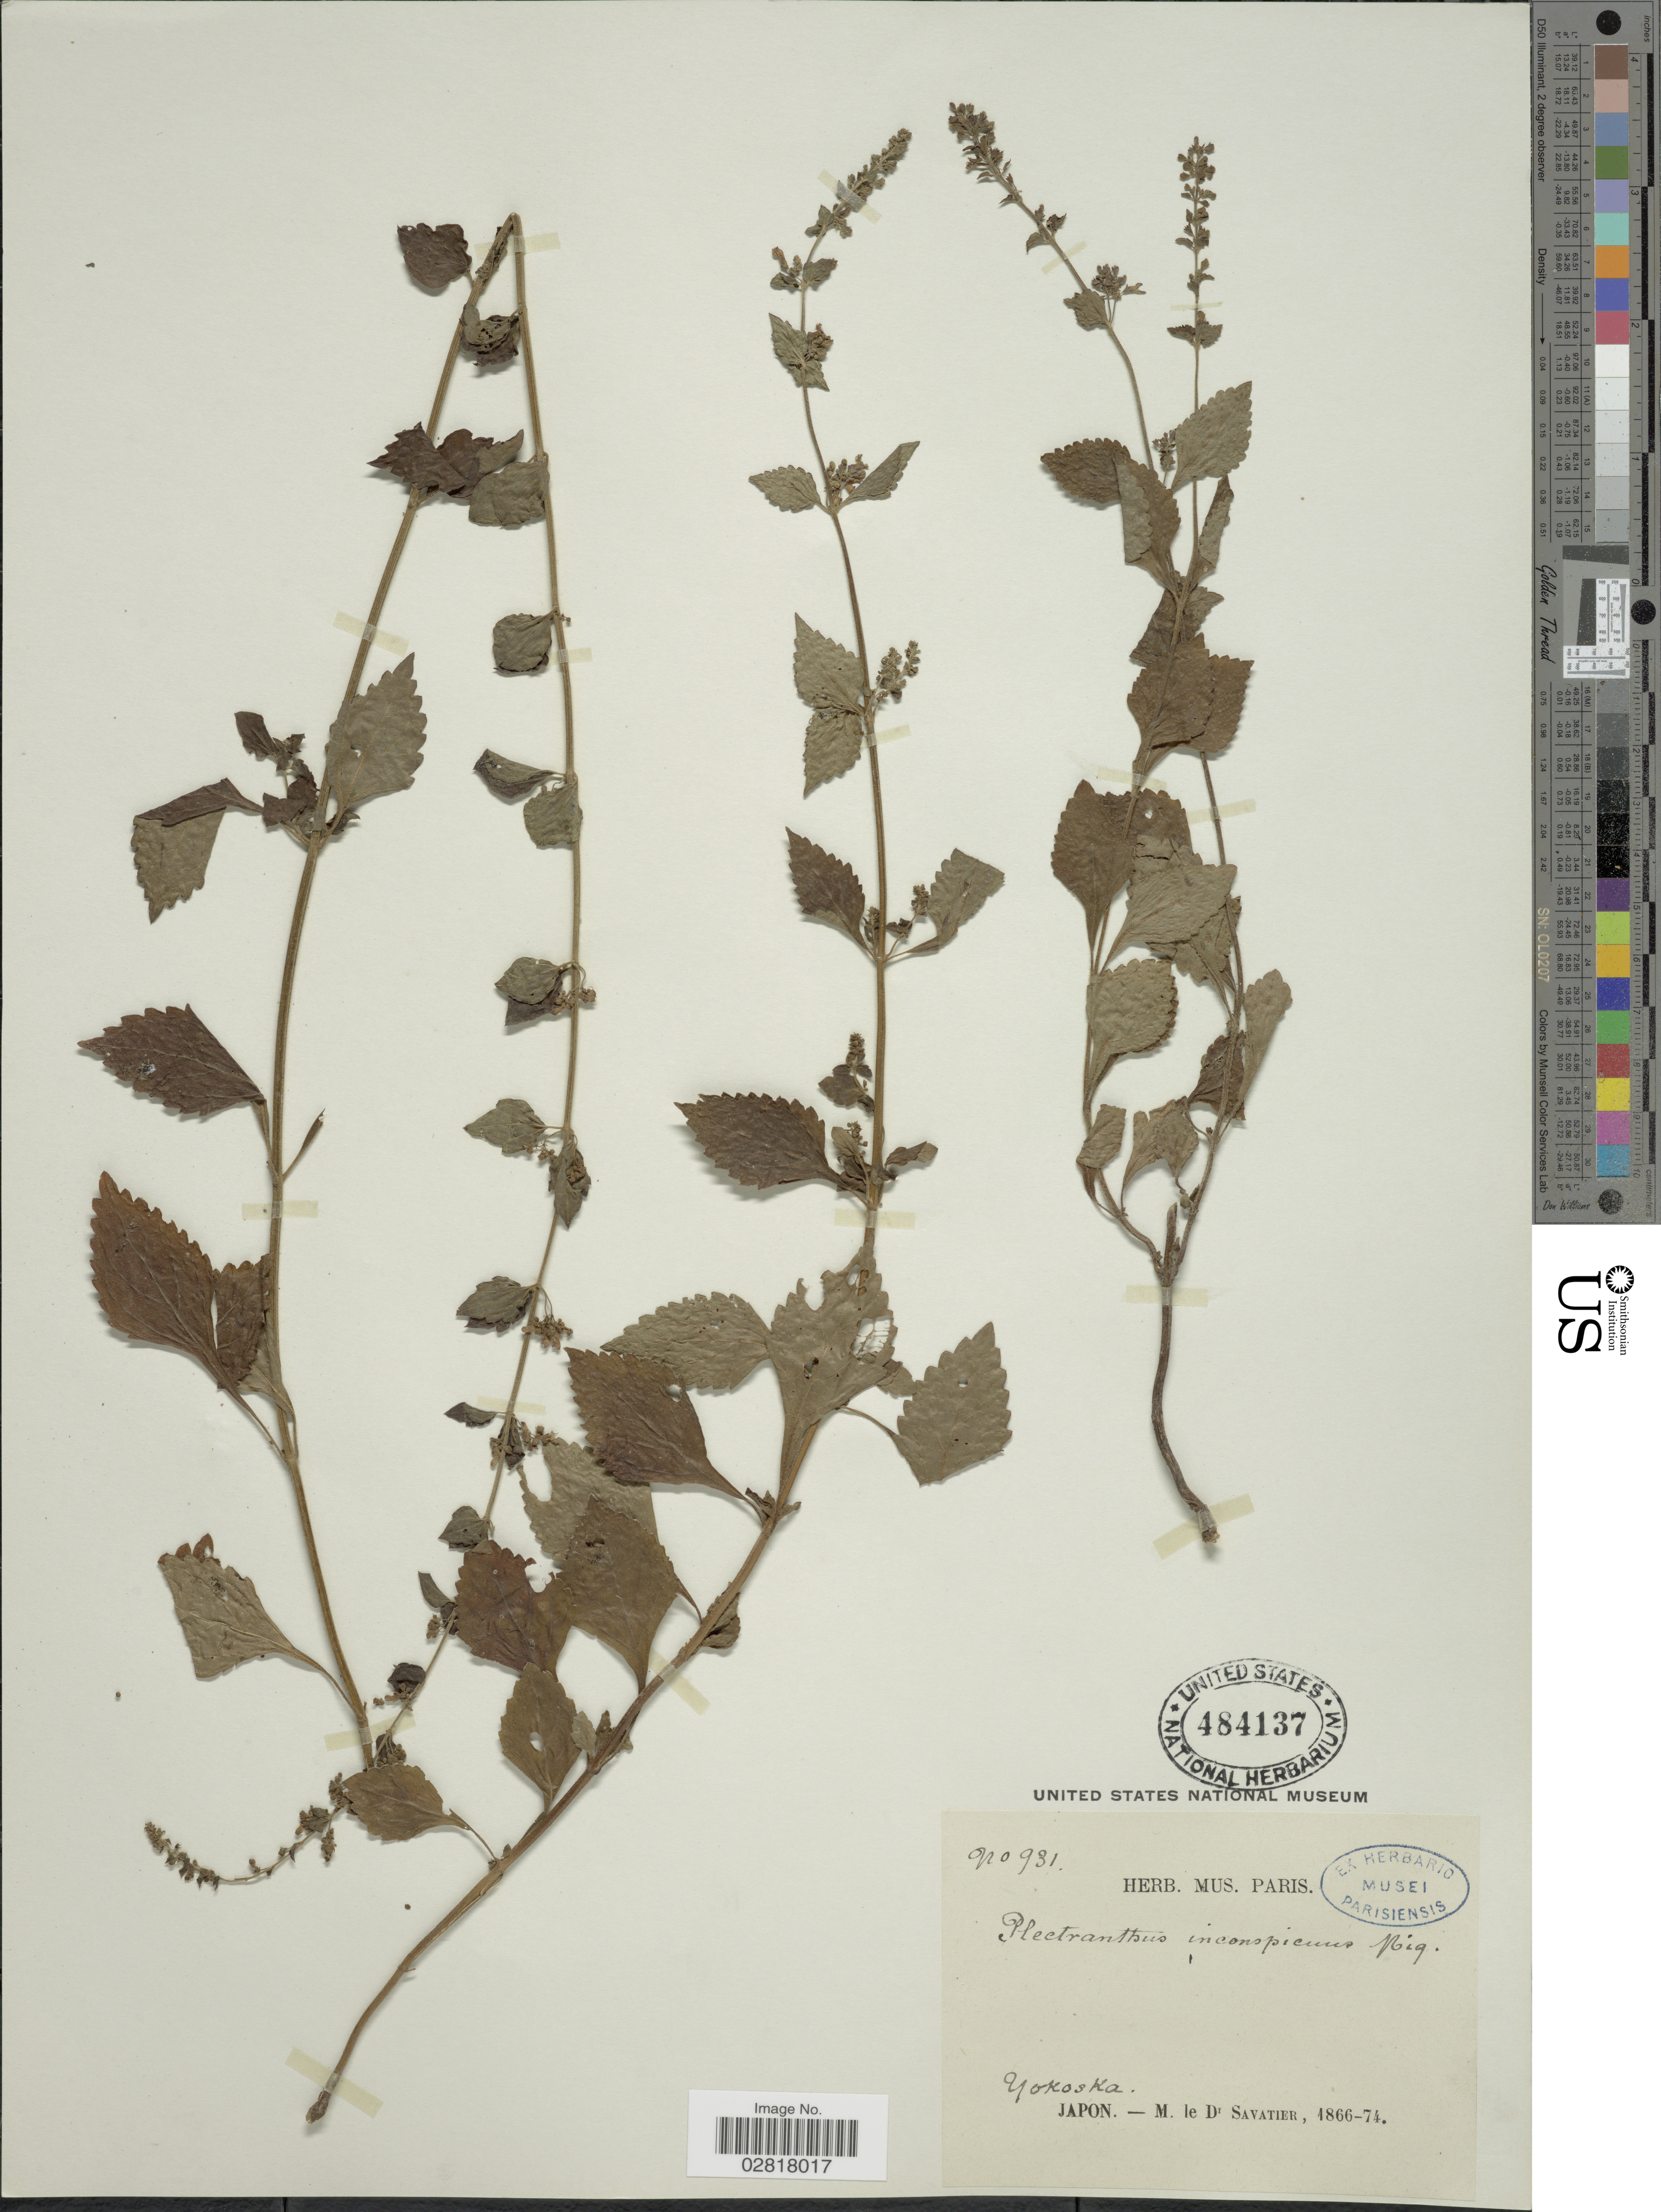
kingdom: Plantae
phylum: Tracheophyta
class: Magnoliopsida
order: Lamiales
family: Lamiaceae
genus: Plectranthus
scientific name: Plectranthus inconspicuus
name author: Miq.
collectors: Savatier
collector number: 931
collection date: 1866/1874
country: Japan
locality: Yokoska.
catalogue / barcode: US 484137